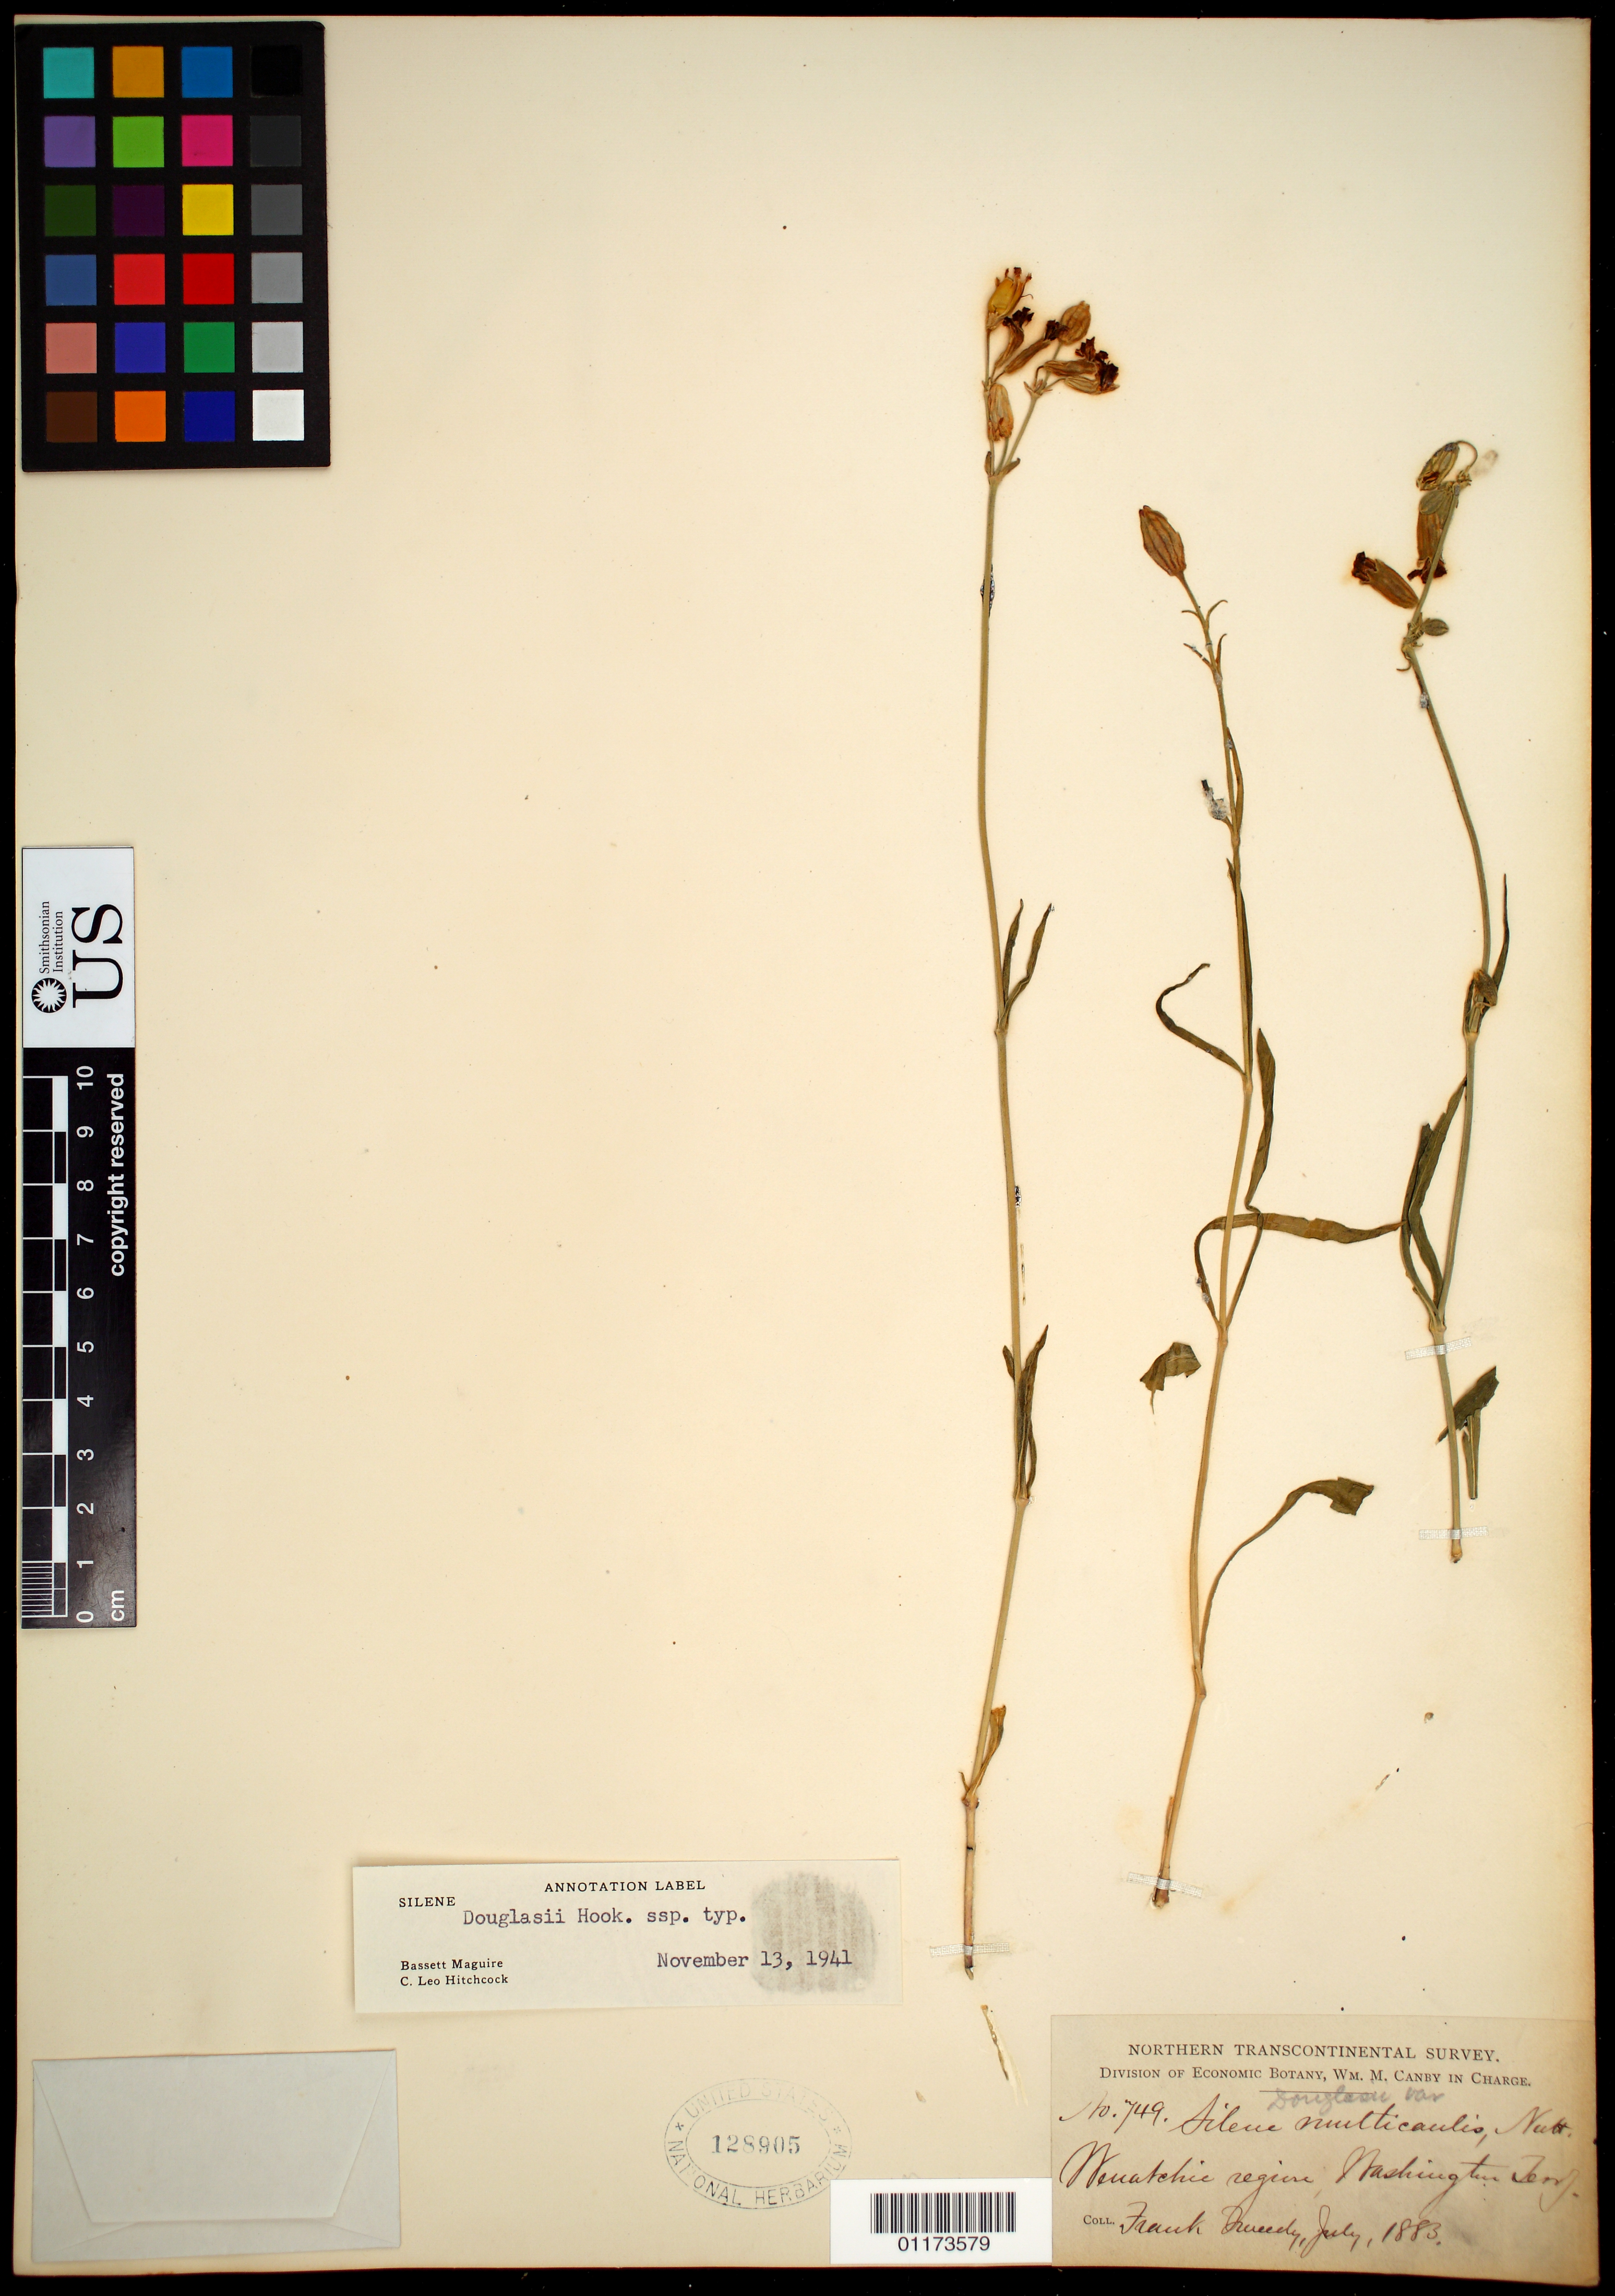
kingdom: Plantae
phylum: Tracheophyta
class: Magnoliopsida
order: Caryophyllales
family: Caryophyllaceae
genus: Silene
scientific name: Silene douglasii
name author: Hook.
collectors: F. Tweedy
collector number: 749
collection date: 1883-07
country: United States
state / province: Washington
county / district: Chelan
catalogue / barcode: US 128905